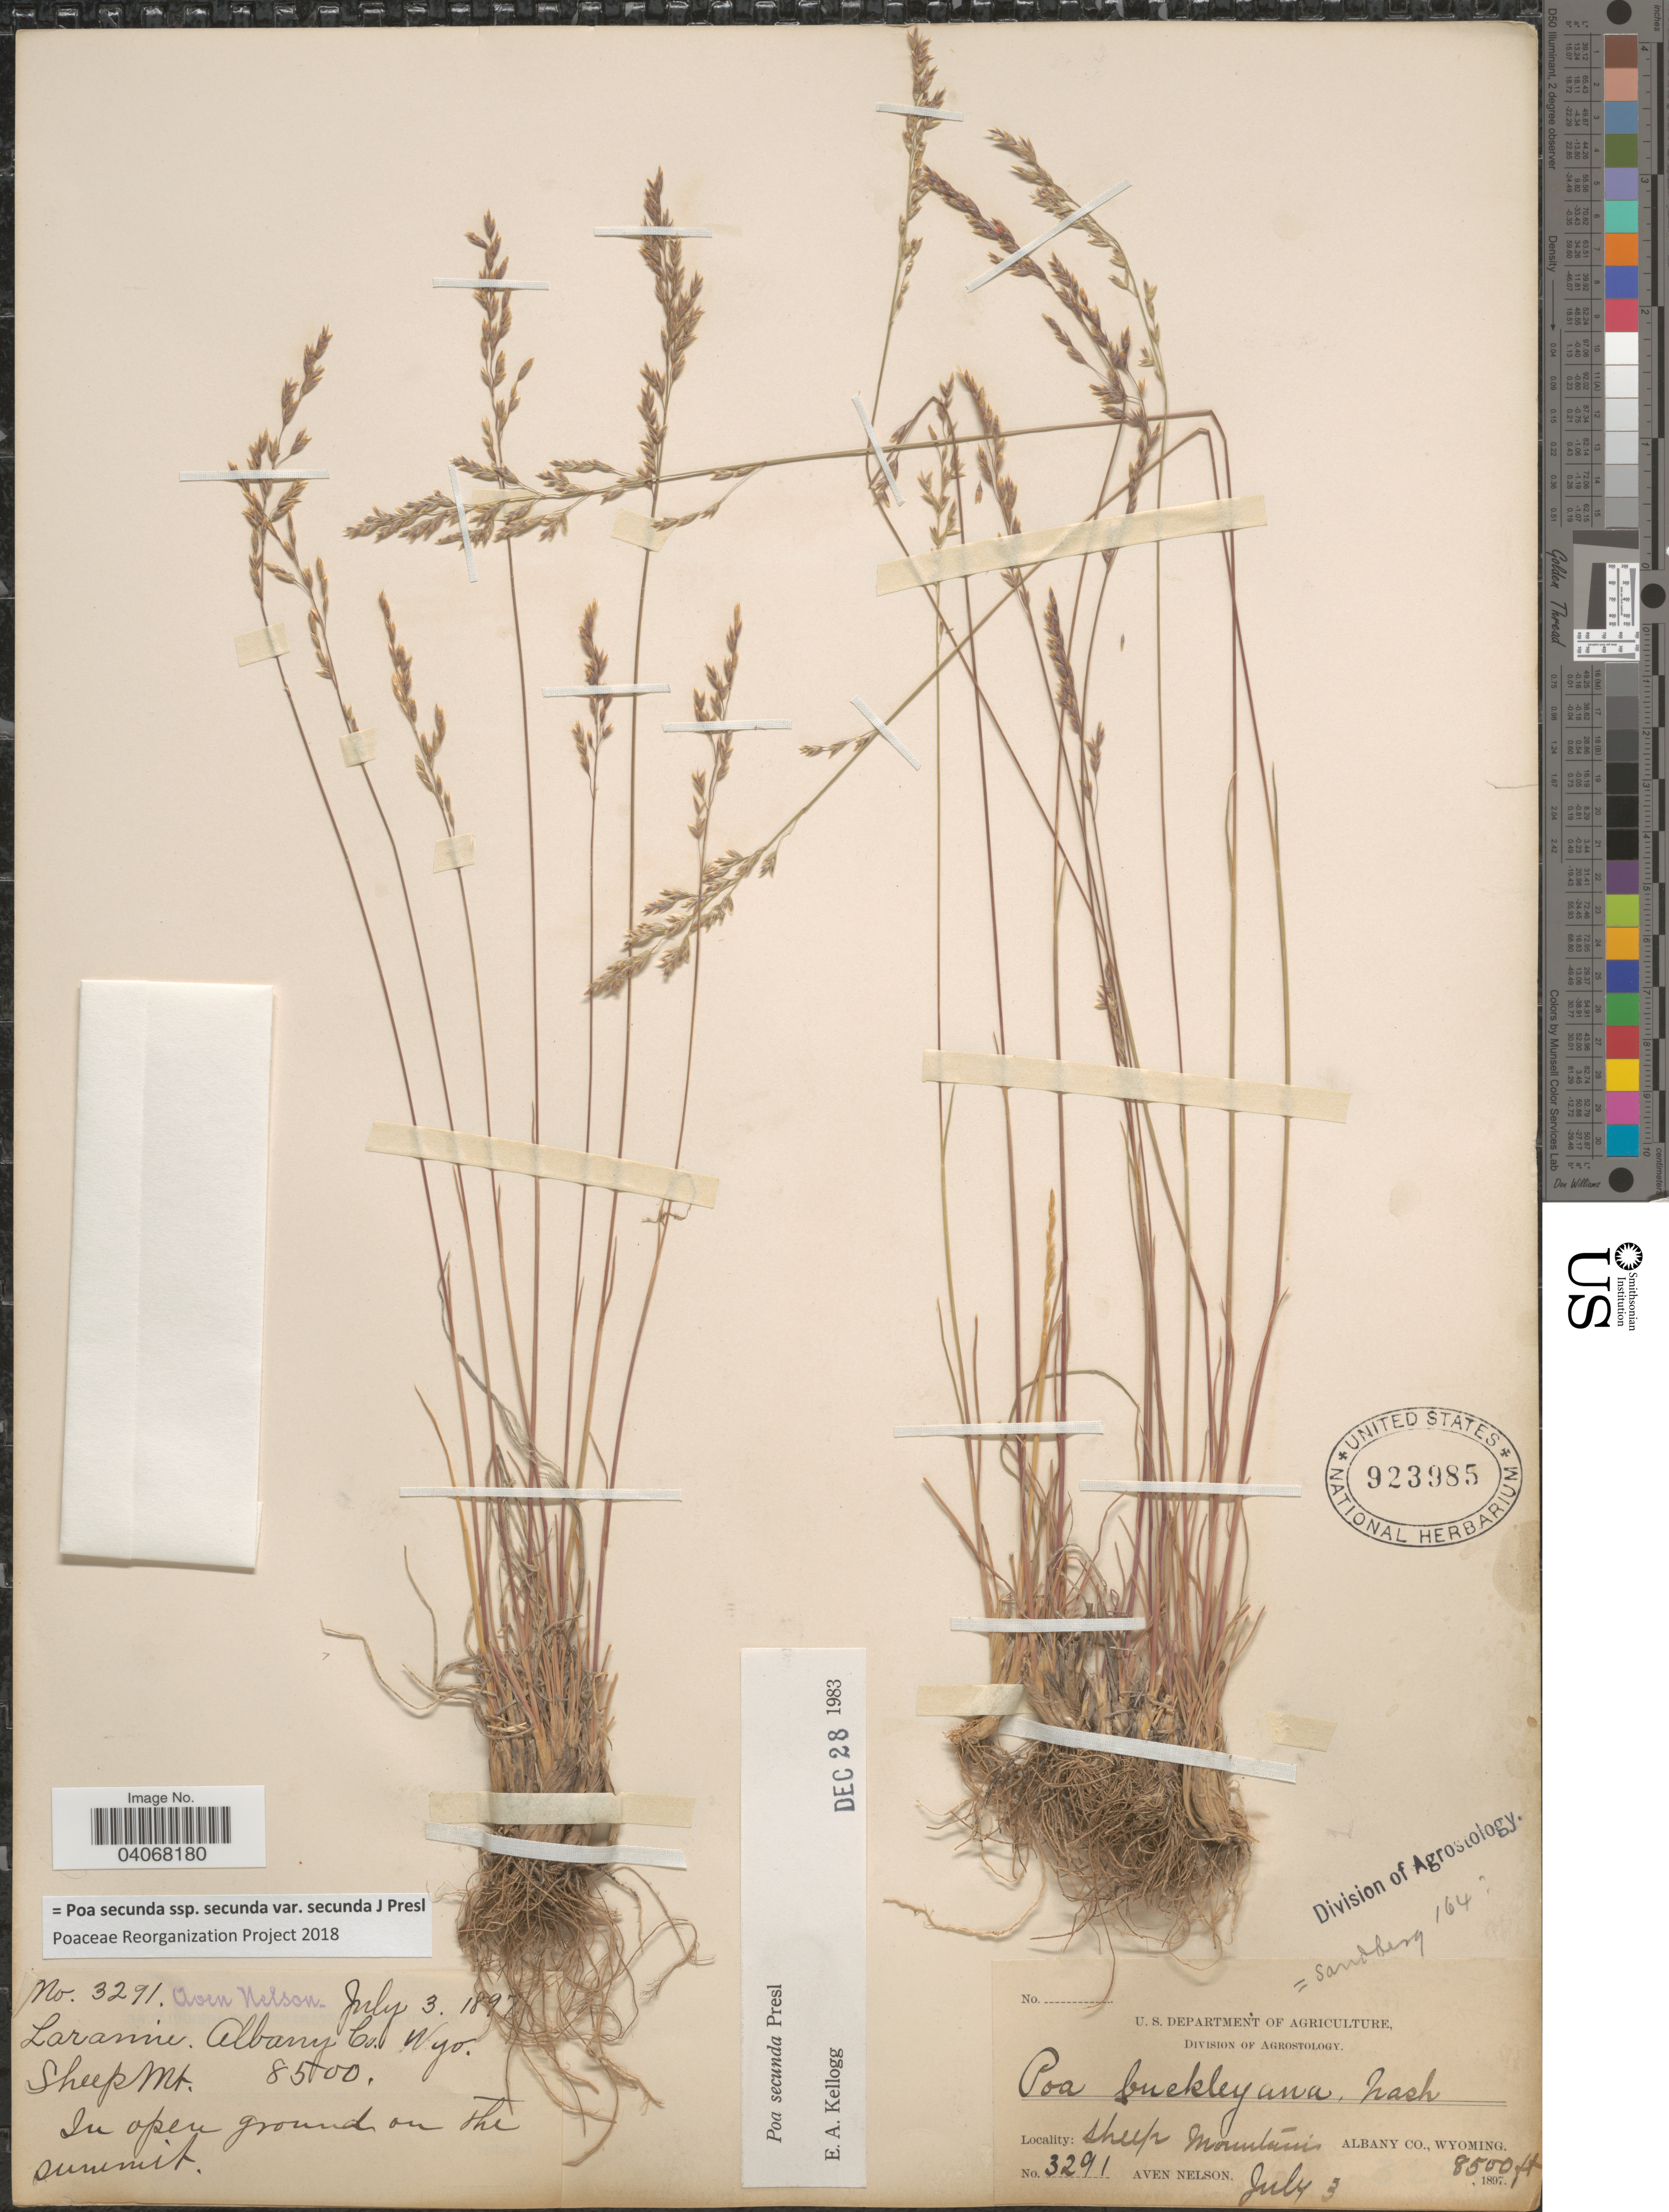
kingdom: Plantae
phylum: Tracheophyta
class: Liliopsida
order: Poales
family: Poaceae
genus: Poa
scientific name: Poa secunda subsp. secunda var. secunda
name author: J. Presl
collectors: A. Nelson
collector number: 3291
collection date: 1897-07-03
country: United States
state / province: Wyoming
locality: Sheep Mountain. Albany Co. Laramie.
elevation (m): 2591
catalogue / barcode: US 923985